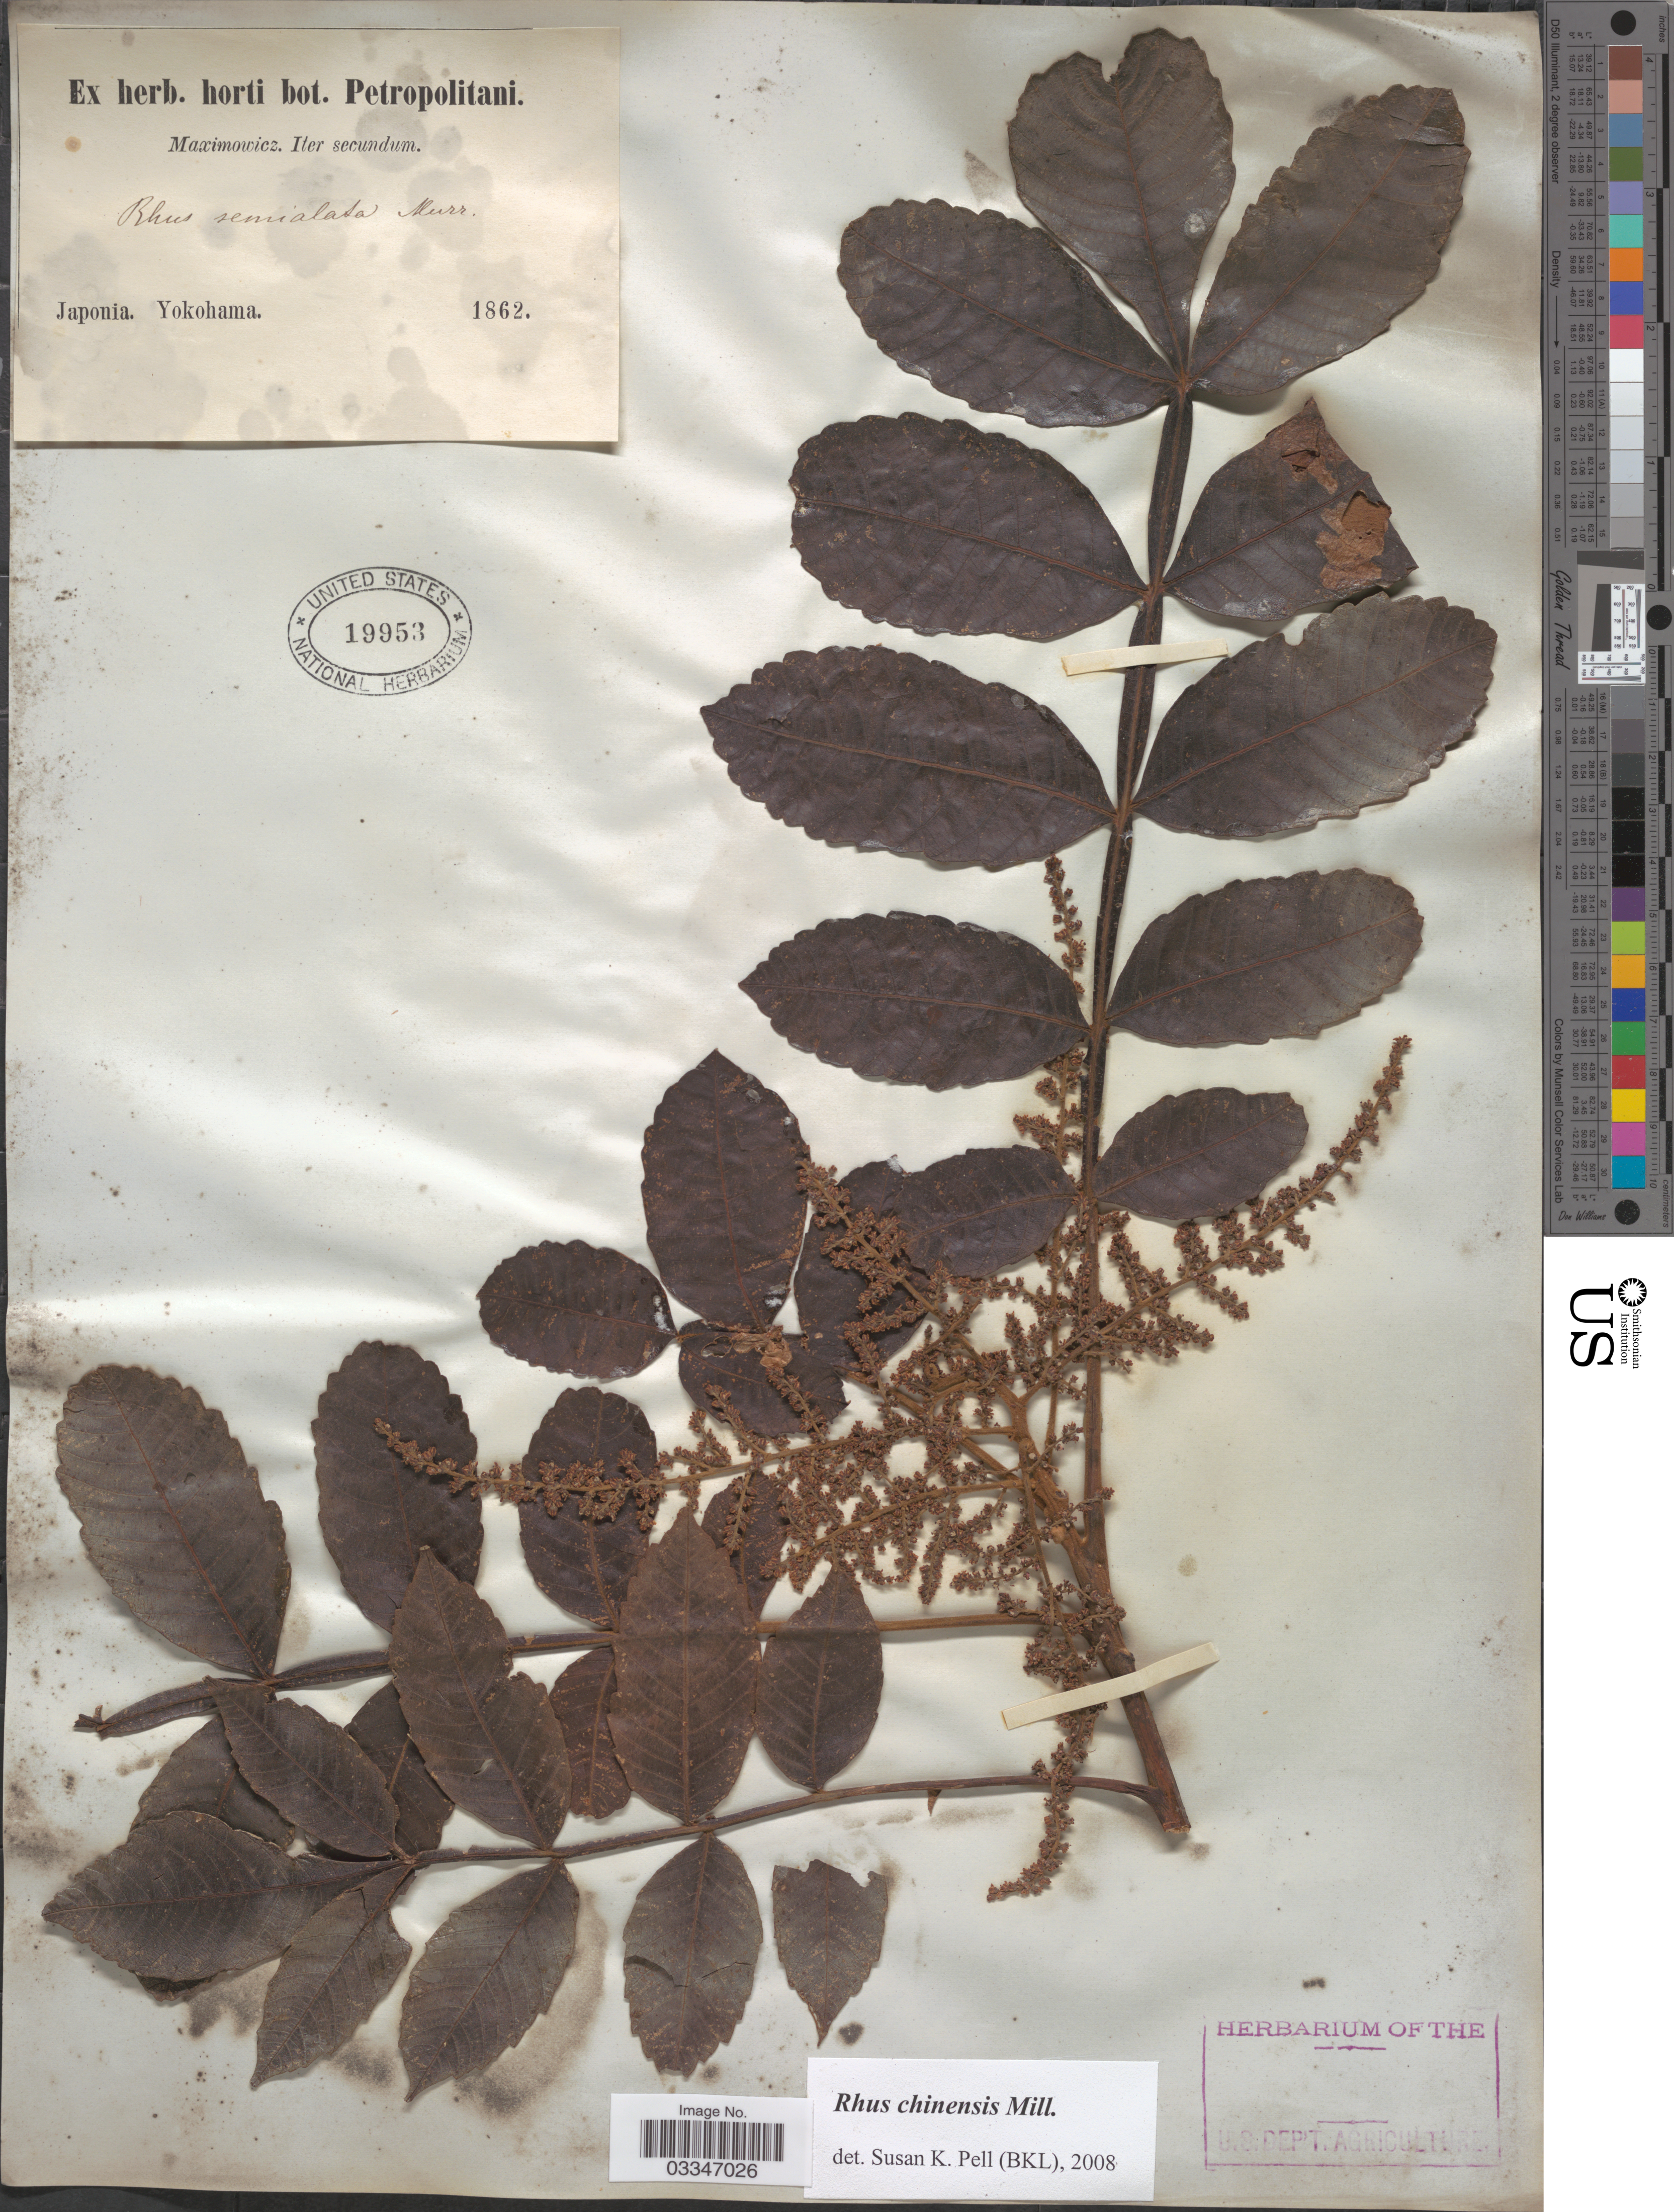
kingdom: Plantae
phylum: Tracheophyta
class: Magnoliopsida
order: Sapindales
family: Anacardiaceae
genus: Rhus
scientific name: Rhus chinensis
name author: Mill.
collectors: -. Maximowicz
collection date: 1862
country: Japan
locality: Japonia. Yokohama.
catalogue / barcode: US 19953